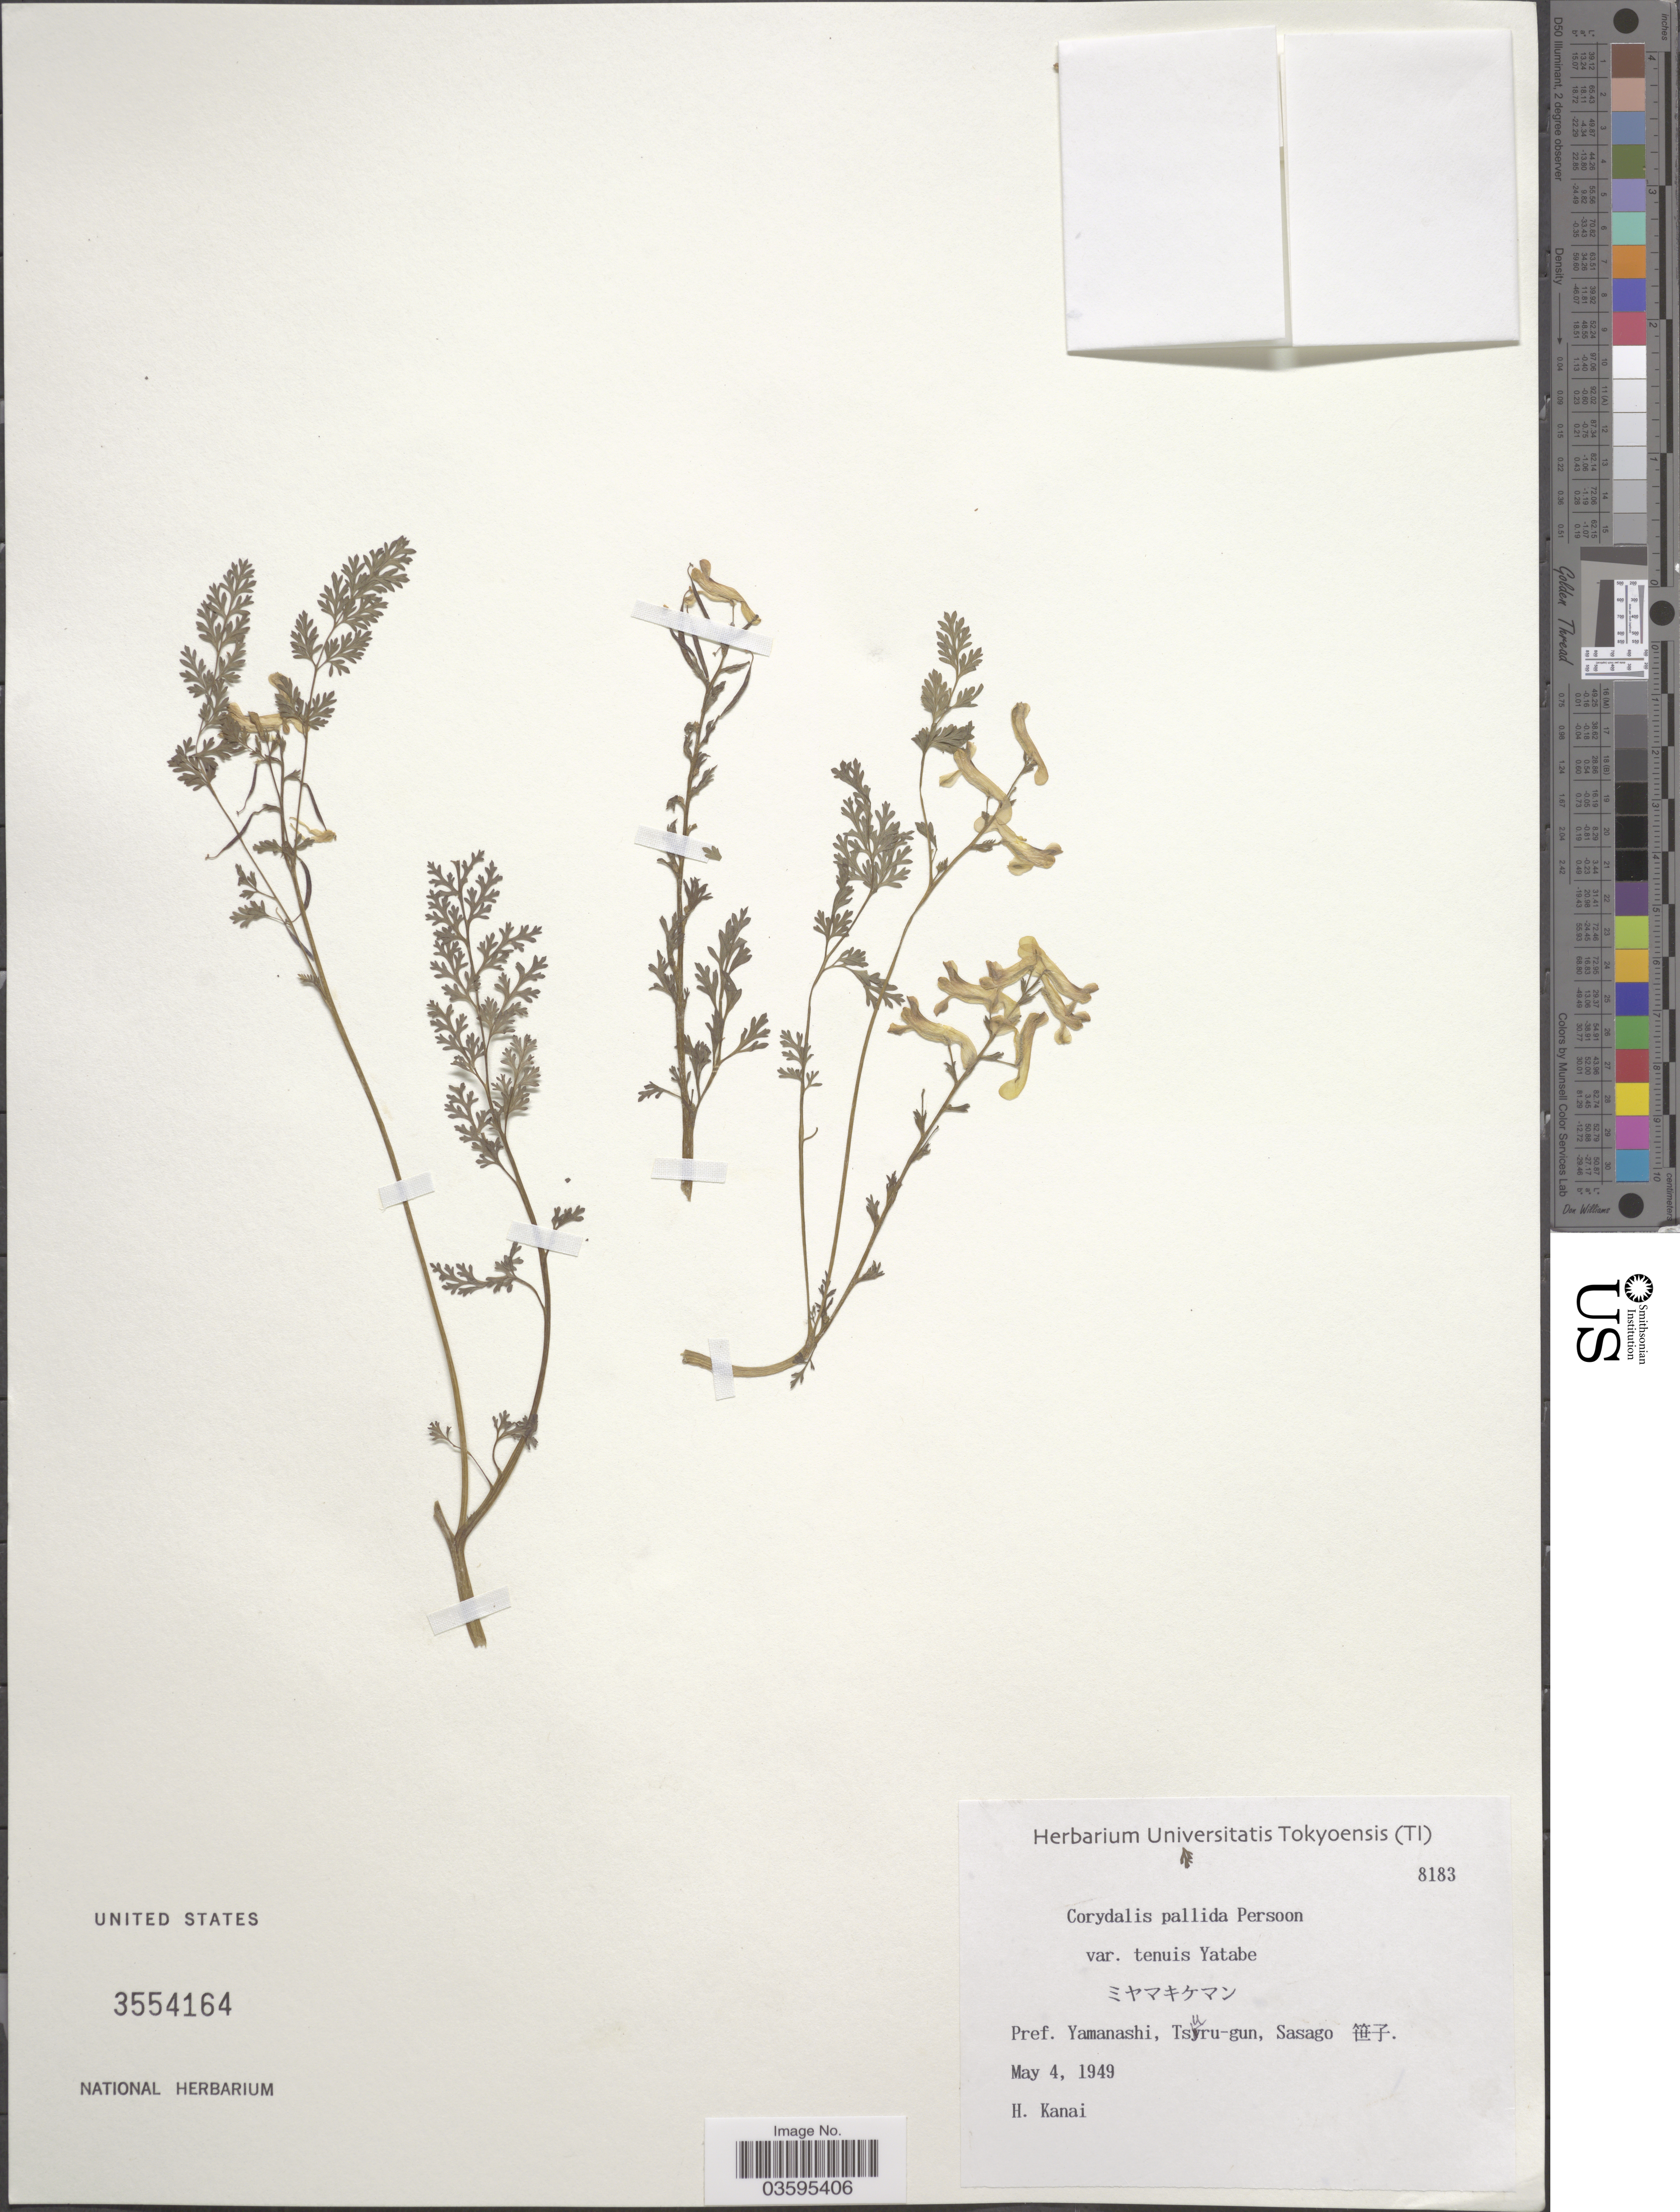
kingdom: Plantae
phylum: Tracheophyta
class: Magnoliopsida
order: Ranunculales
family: Papaveraceae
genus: Corydalis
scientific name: Corydalis pallida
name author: (Thunb.) Pers.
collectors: H. Kanai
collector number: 8183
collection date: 1949-05-04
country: Japan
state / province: Yamanasi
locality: Pref. Yamanashi, Tsuru-gun, Sasago X.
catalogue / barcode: US 3554164